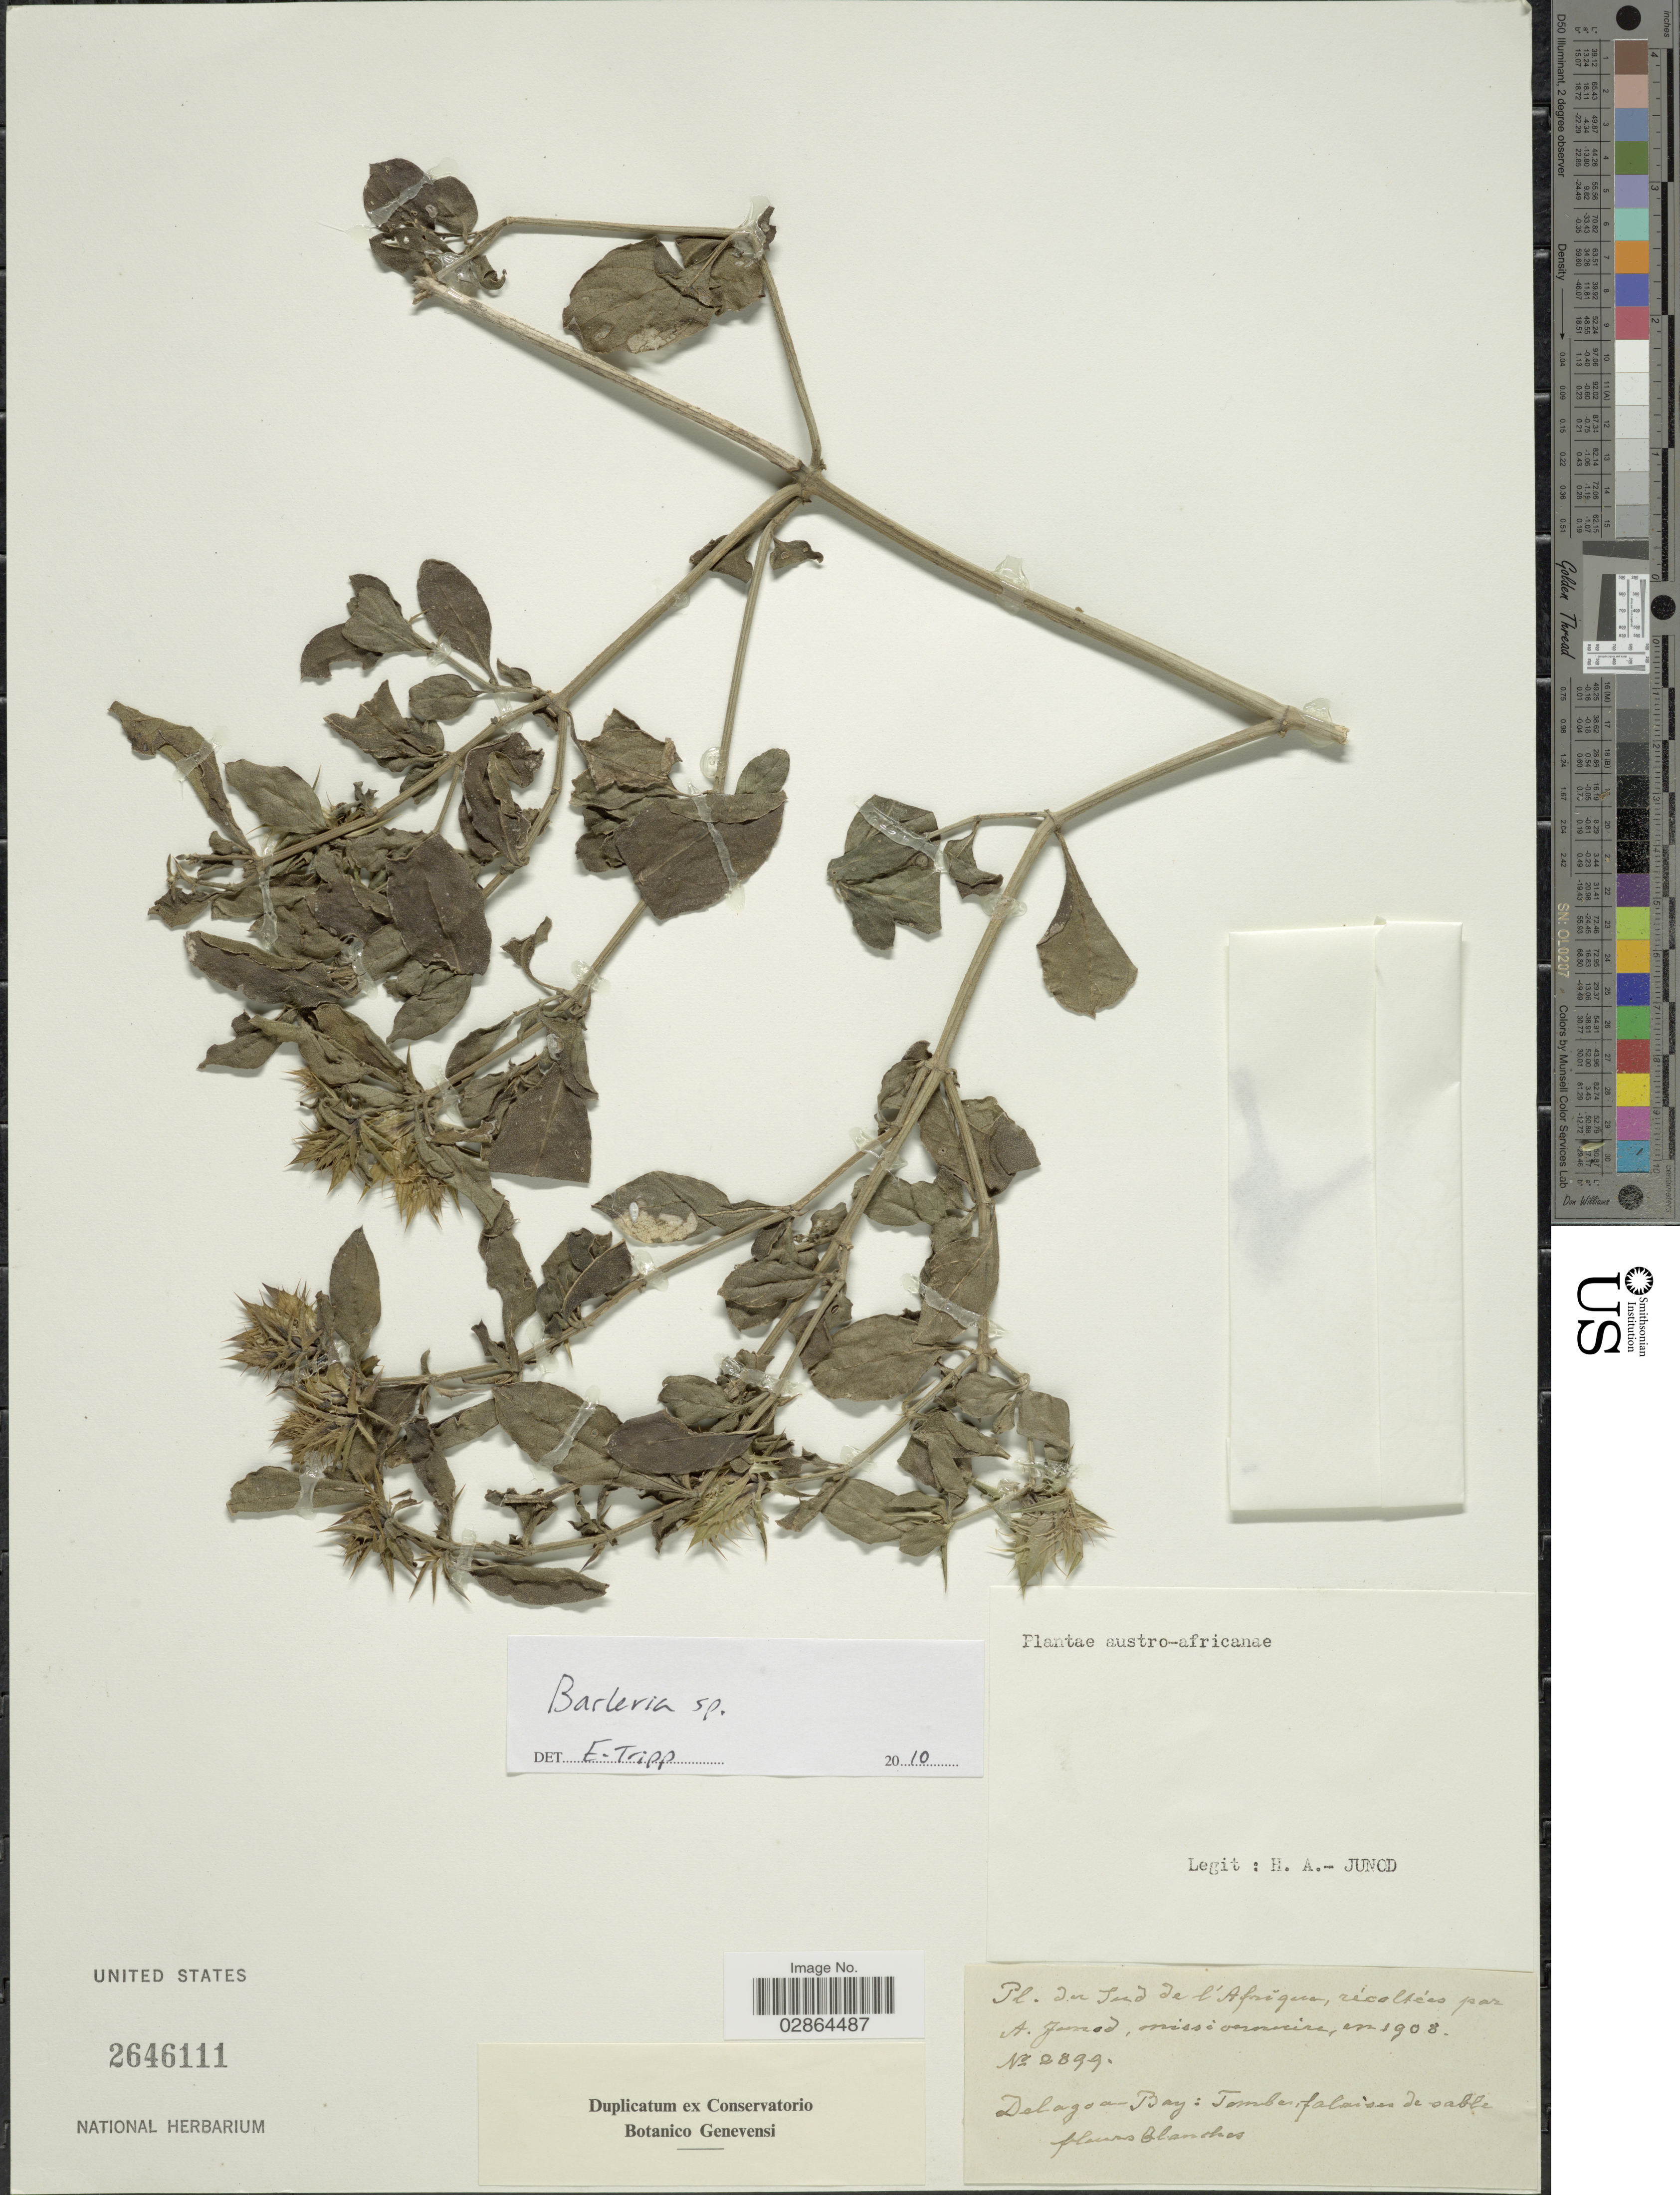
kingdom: Plantae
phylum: Tracheophyta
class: Magnoliopsida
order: Lamiales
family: Acanthaceae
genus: Barleria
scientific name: Barleria sp.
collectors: H. Junod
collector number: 2899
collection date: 1903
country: Mozambique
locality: Ind. de l'Afrique. Delagoa Bay.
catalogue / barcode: US 2646111